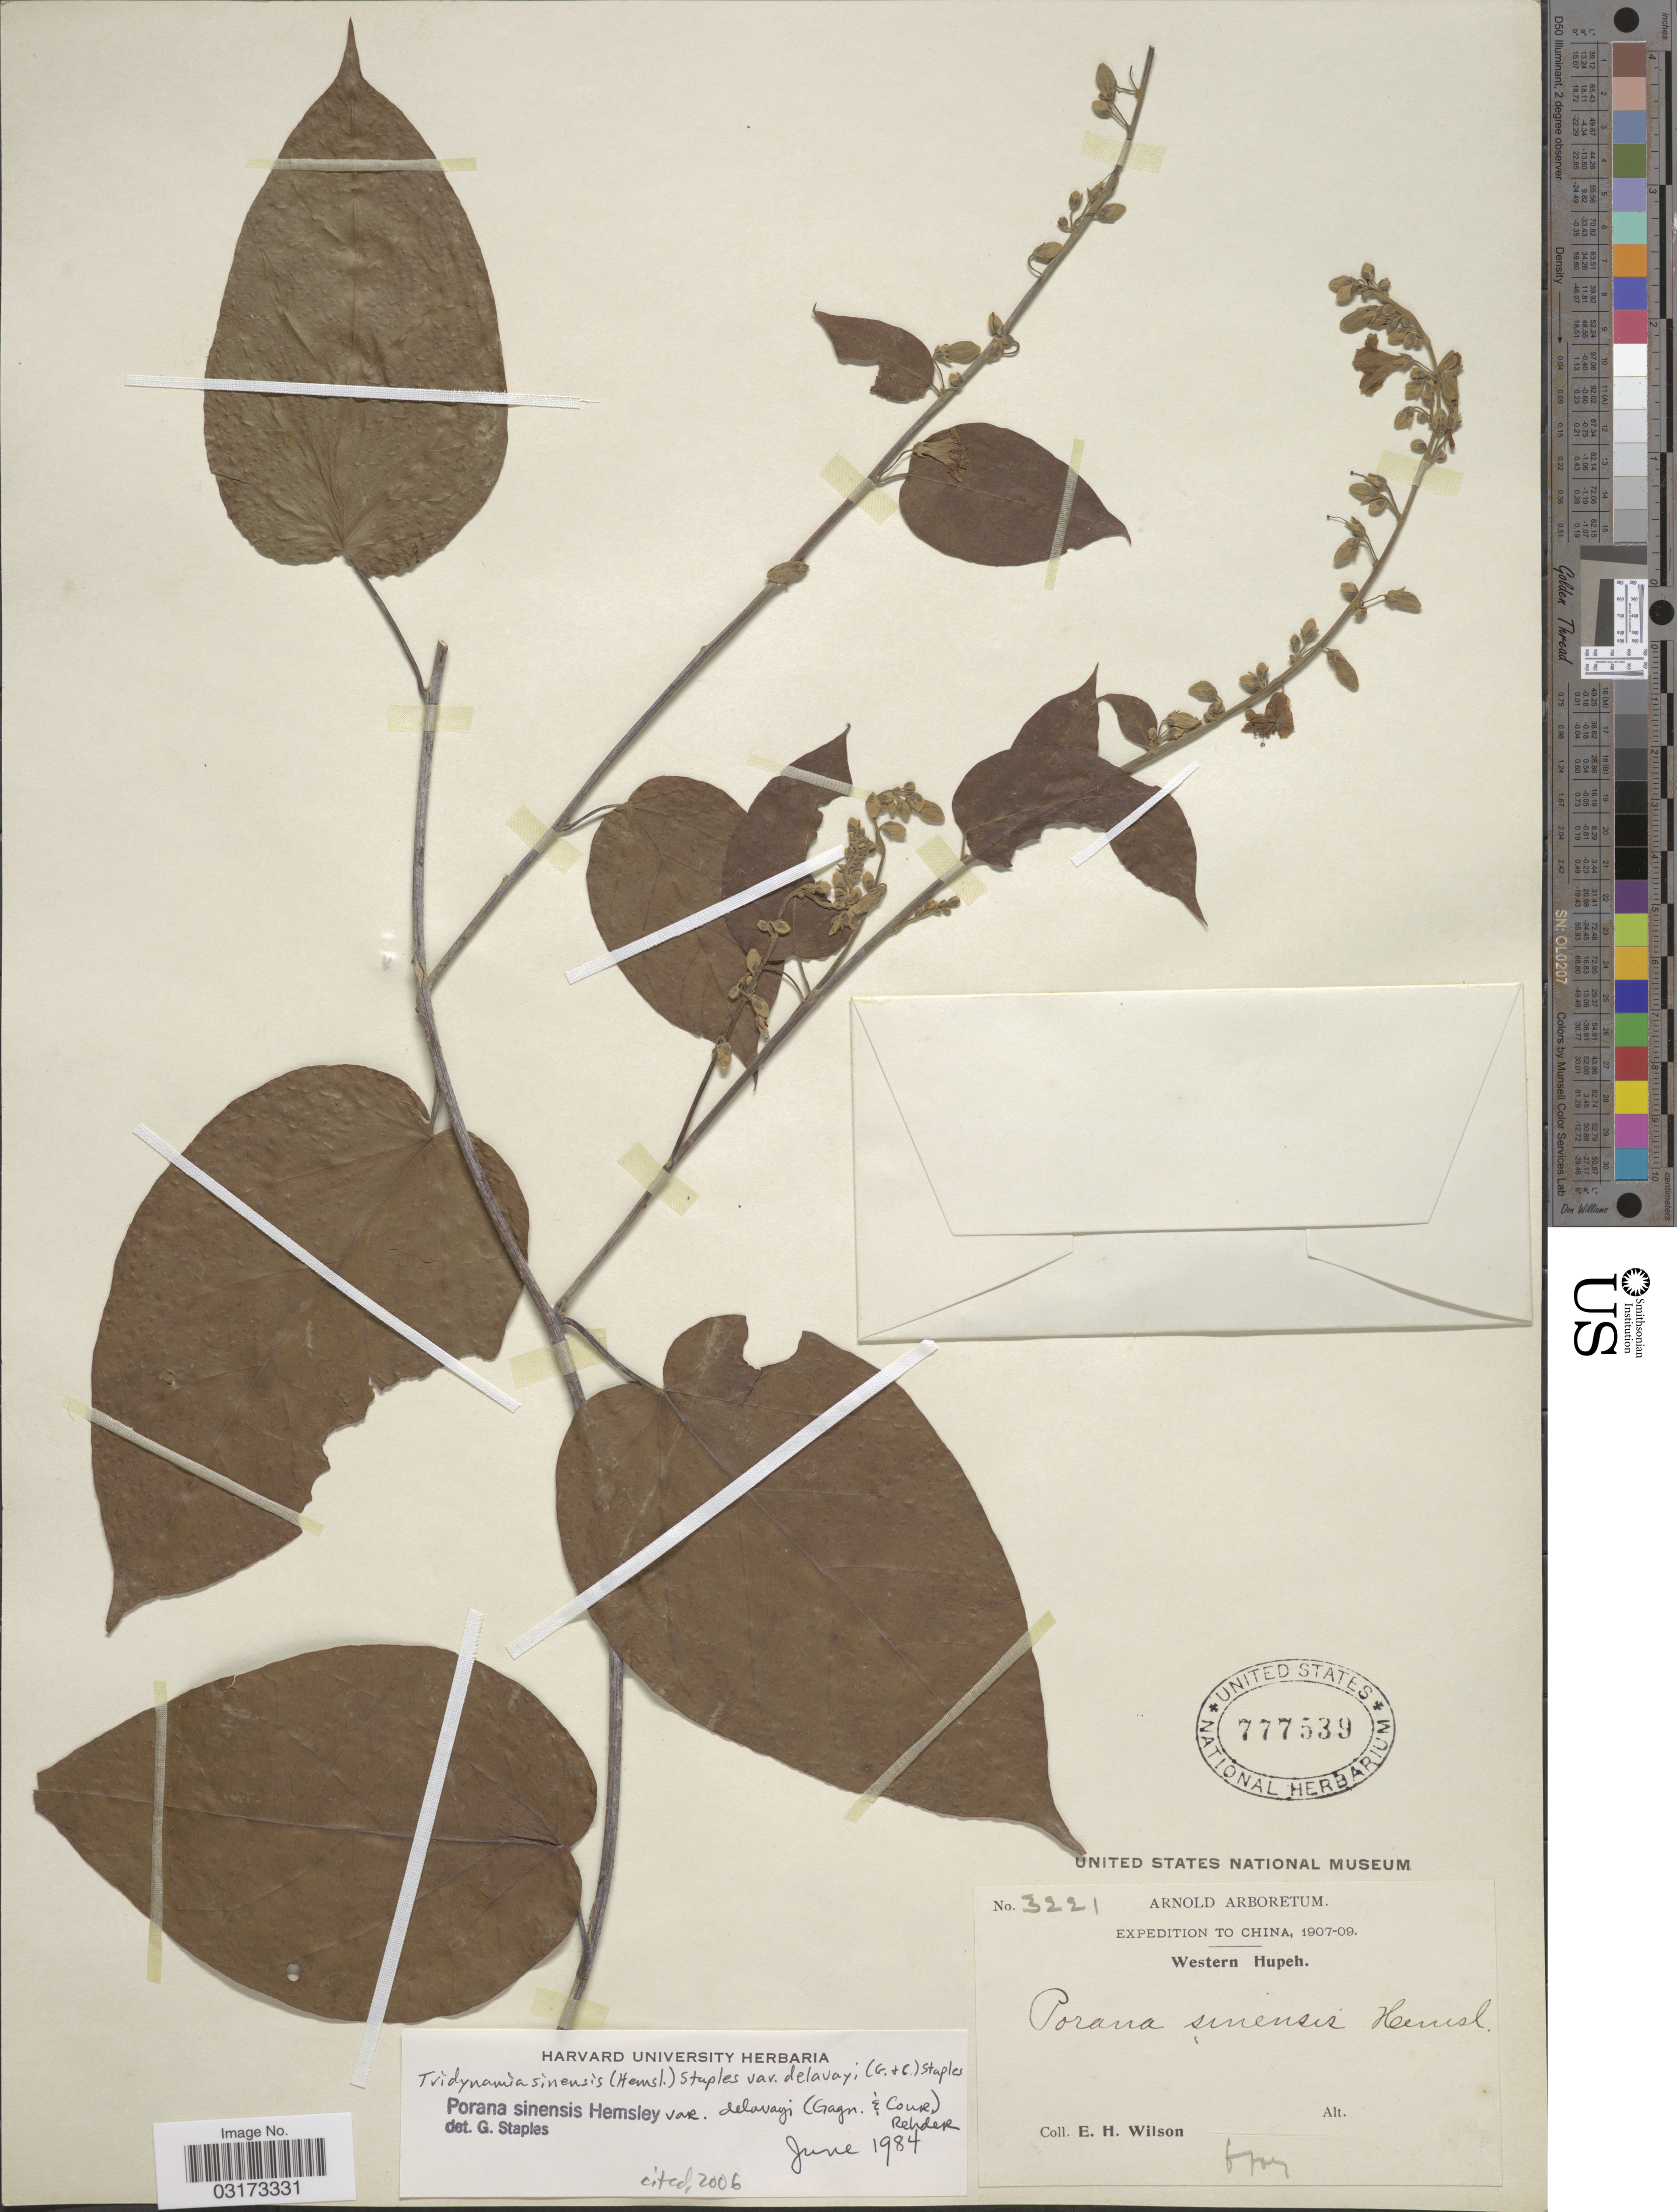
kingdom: Plantae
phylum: Tracheophyta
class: Magnoliopsida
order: Solanales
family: Convolvulaceae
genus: Tridynamia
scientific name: Tridynamia sinensis var. delavayi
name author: (Gagnep. & Courchet) Staples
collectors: E. Wilson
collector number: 3221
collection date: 1907-06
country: China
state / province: Hubei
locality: Western Hupeh.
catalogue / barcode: US 777539